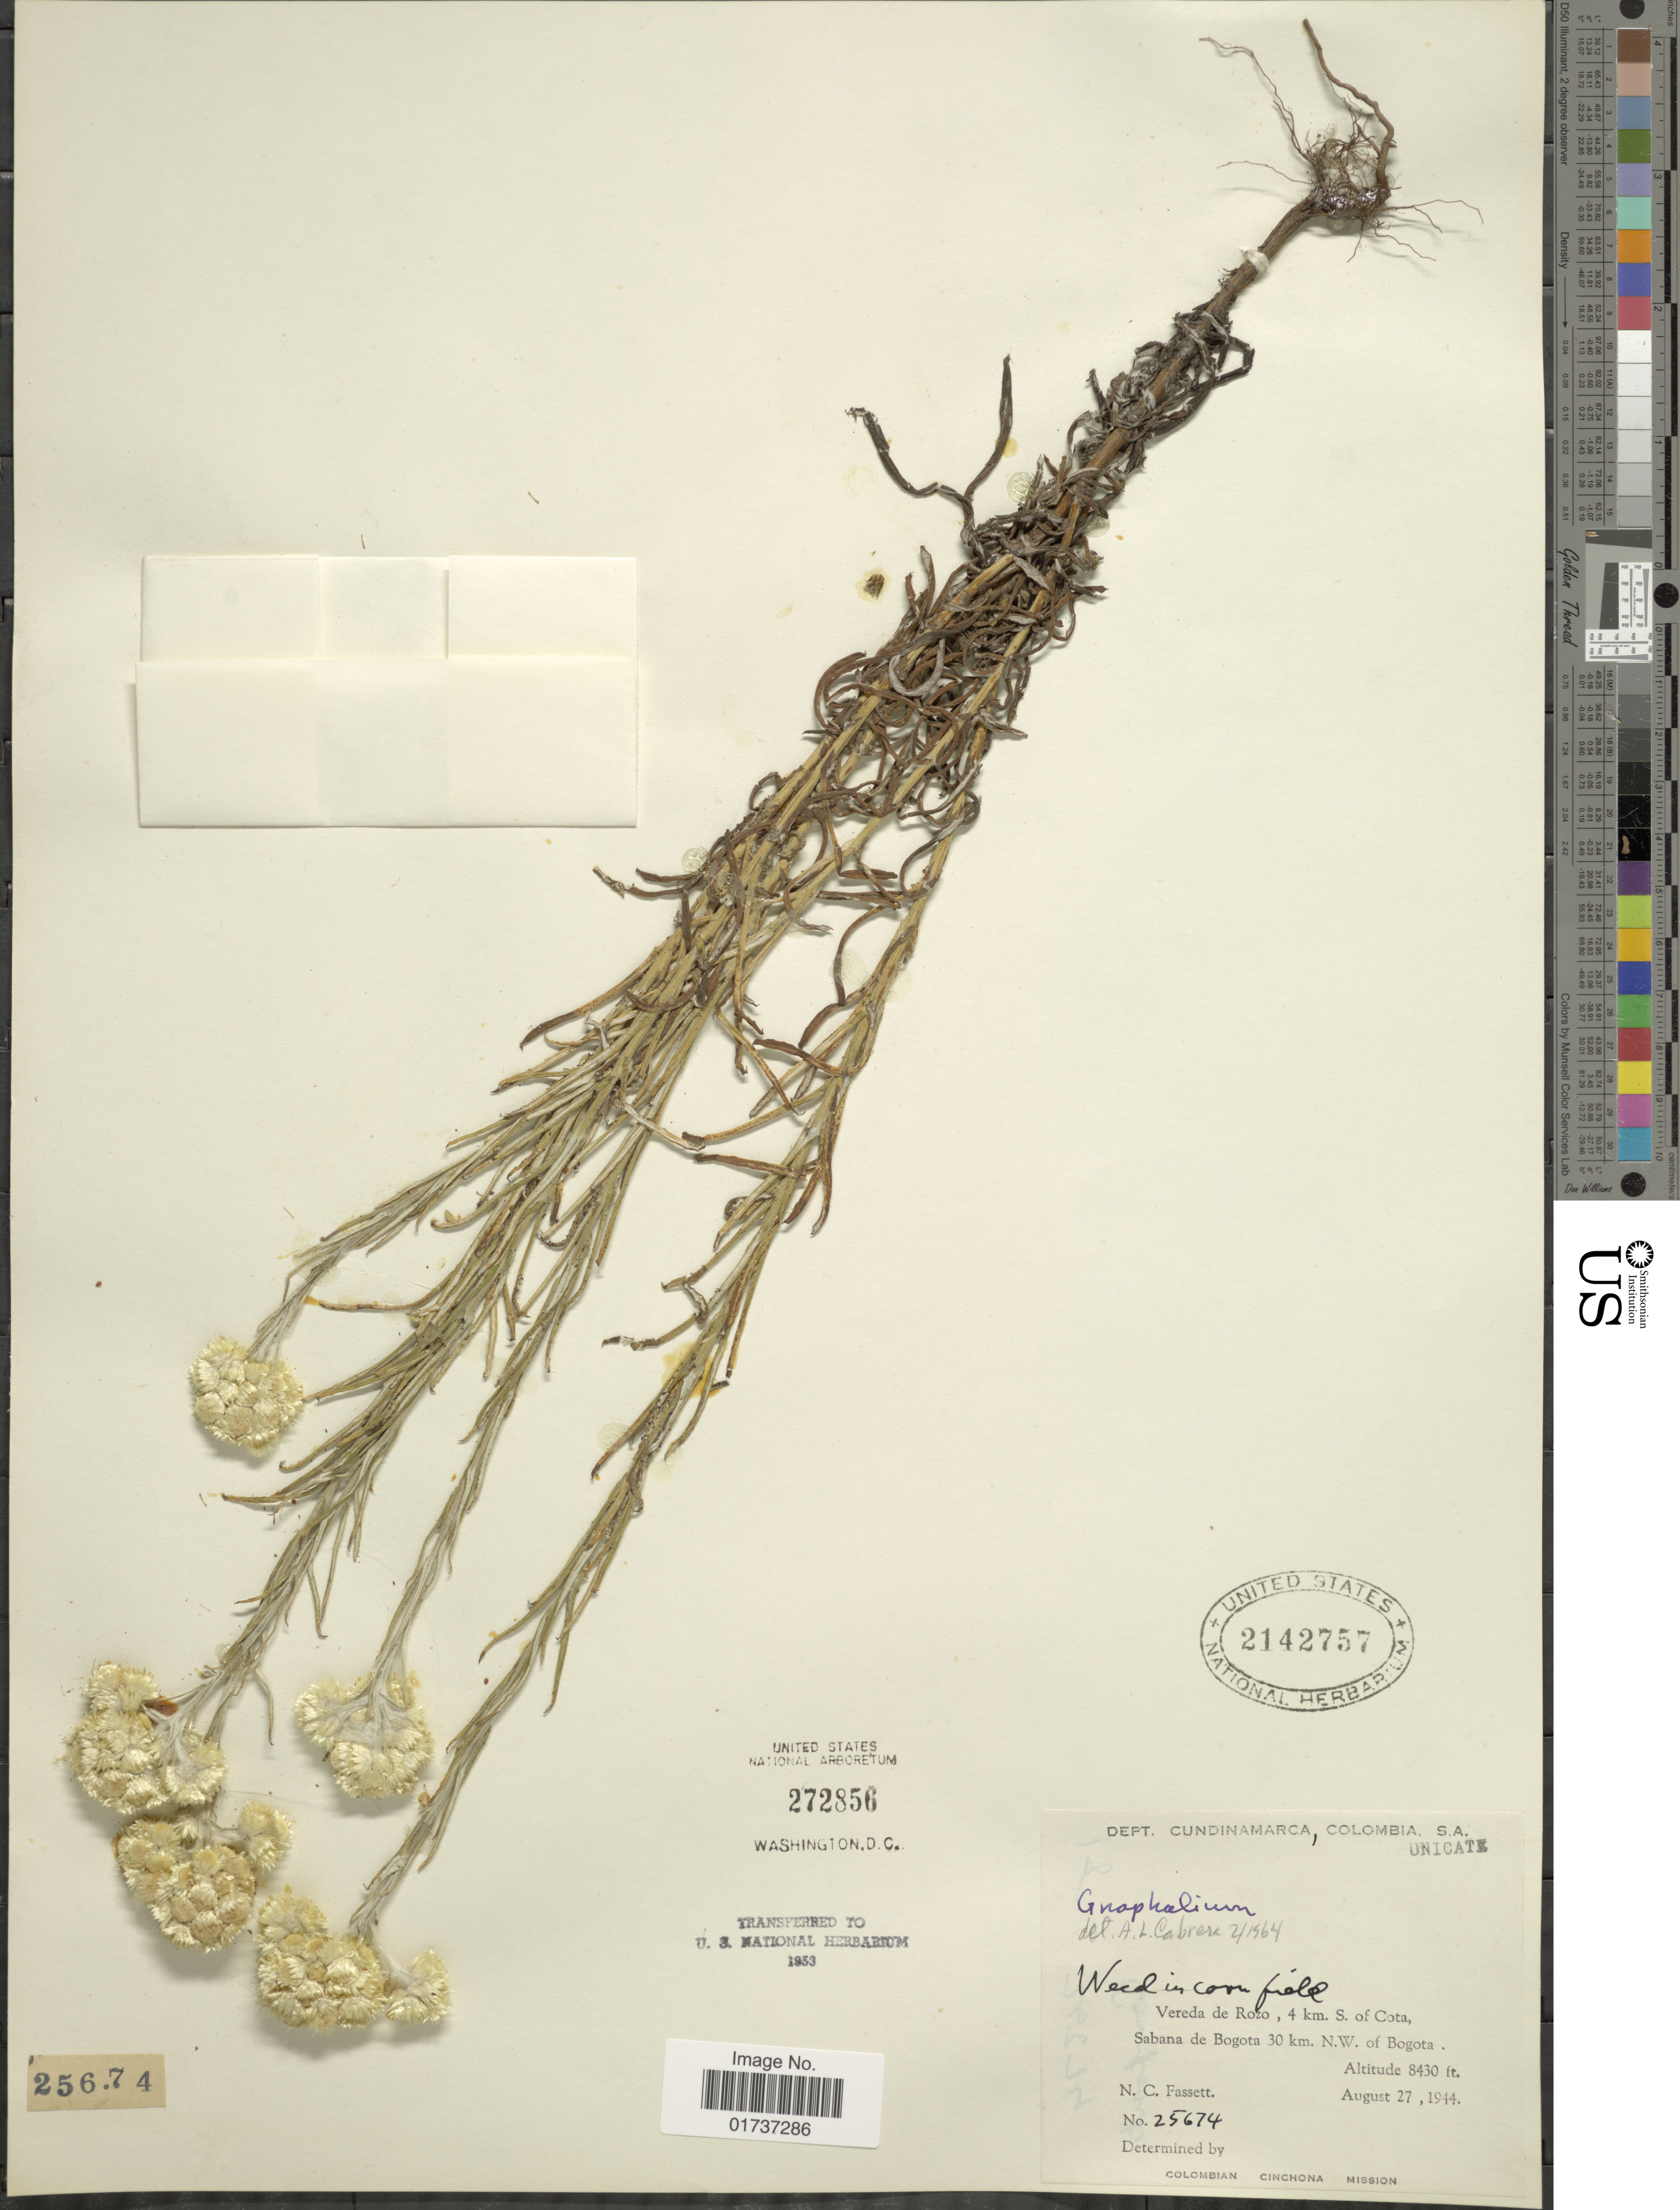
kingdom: Plantae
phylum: Tracheophyta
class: Magnoliopsida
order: Asterales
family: Asteraceae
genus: Pseudognaphalium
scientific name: Pseudognaphalium viscosum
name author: (Kunth) Anderb.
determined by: Nesom, Guy L.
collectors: N. C. Fassett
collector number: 25674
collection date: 1944-08-27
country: Colombia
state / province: Cundinamarca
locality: Dept. Cundinamarca, Vereda de Rozo, 4 km S of Cota, Sabana de Bogota 30 km. N.W. of Bogota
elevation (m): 2569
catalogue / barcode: US 2142757